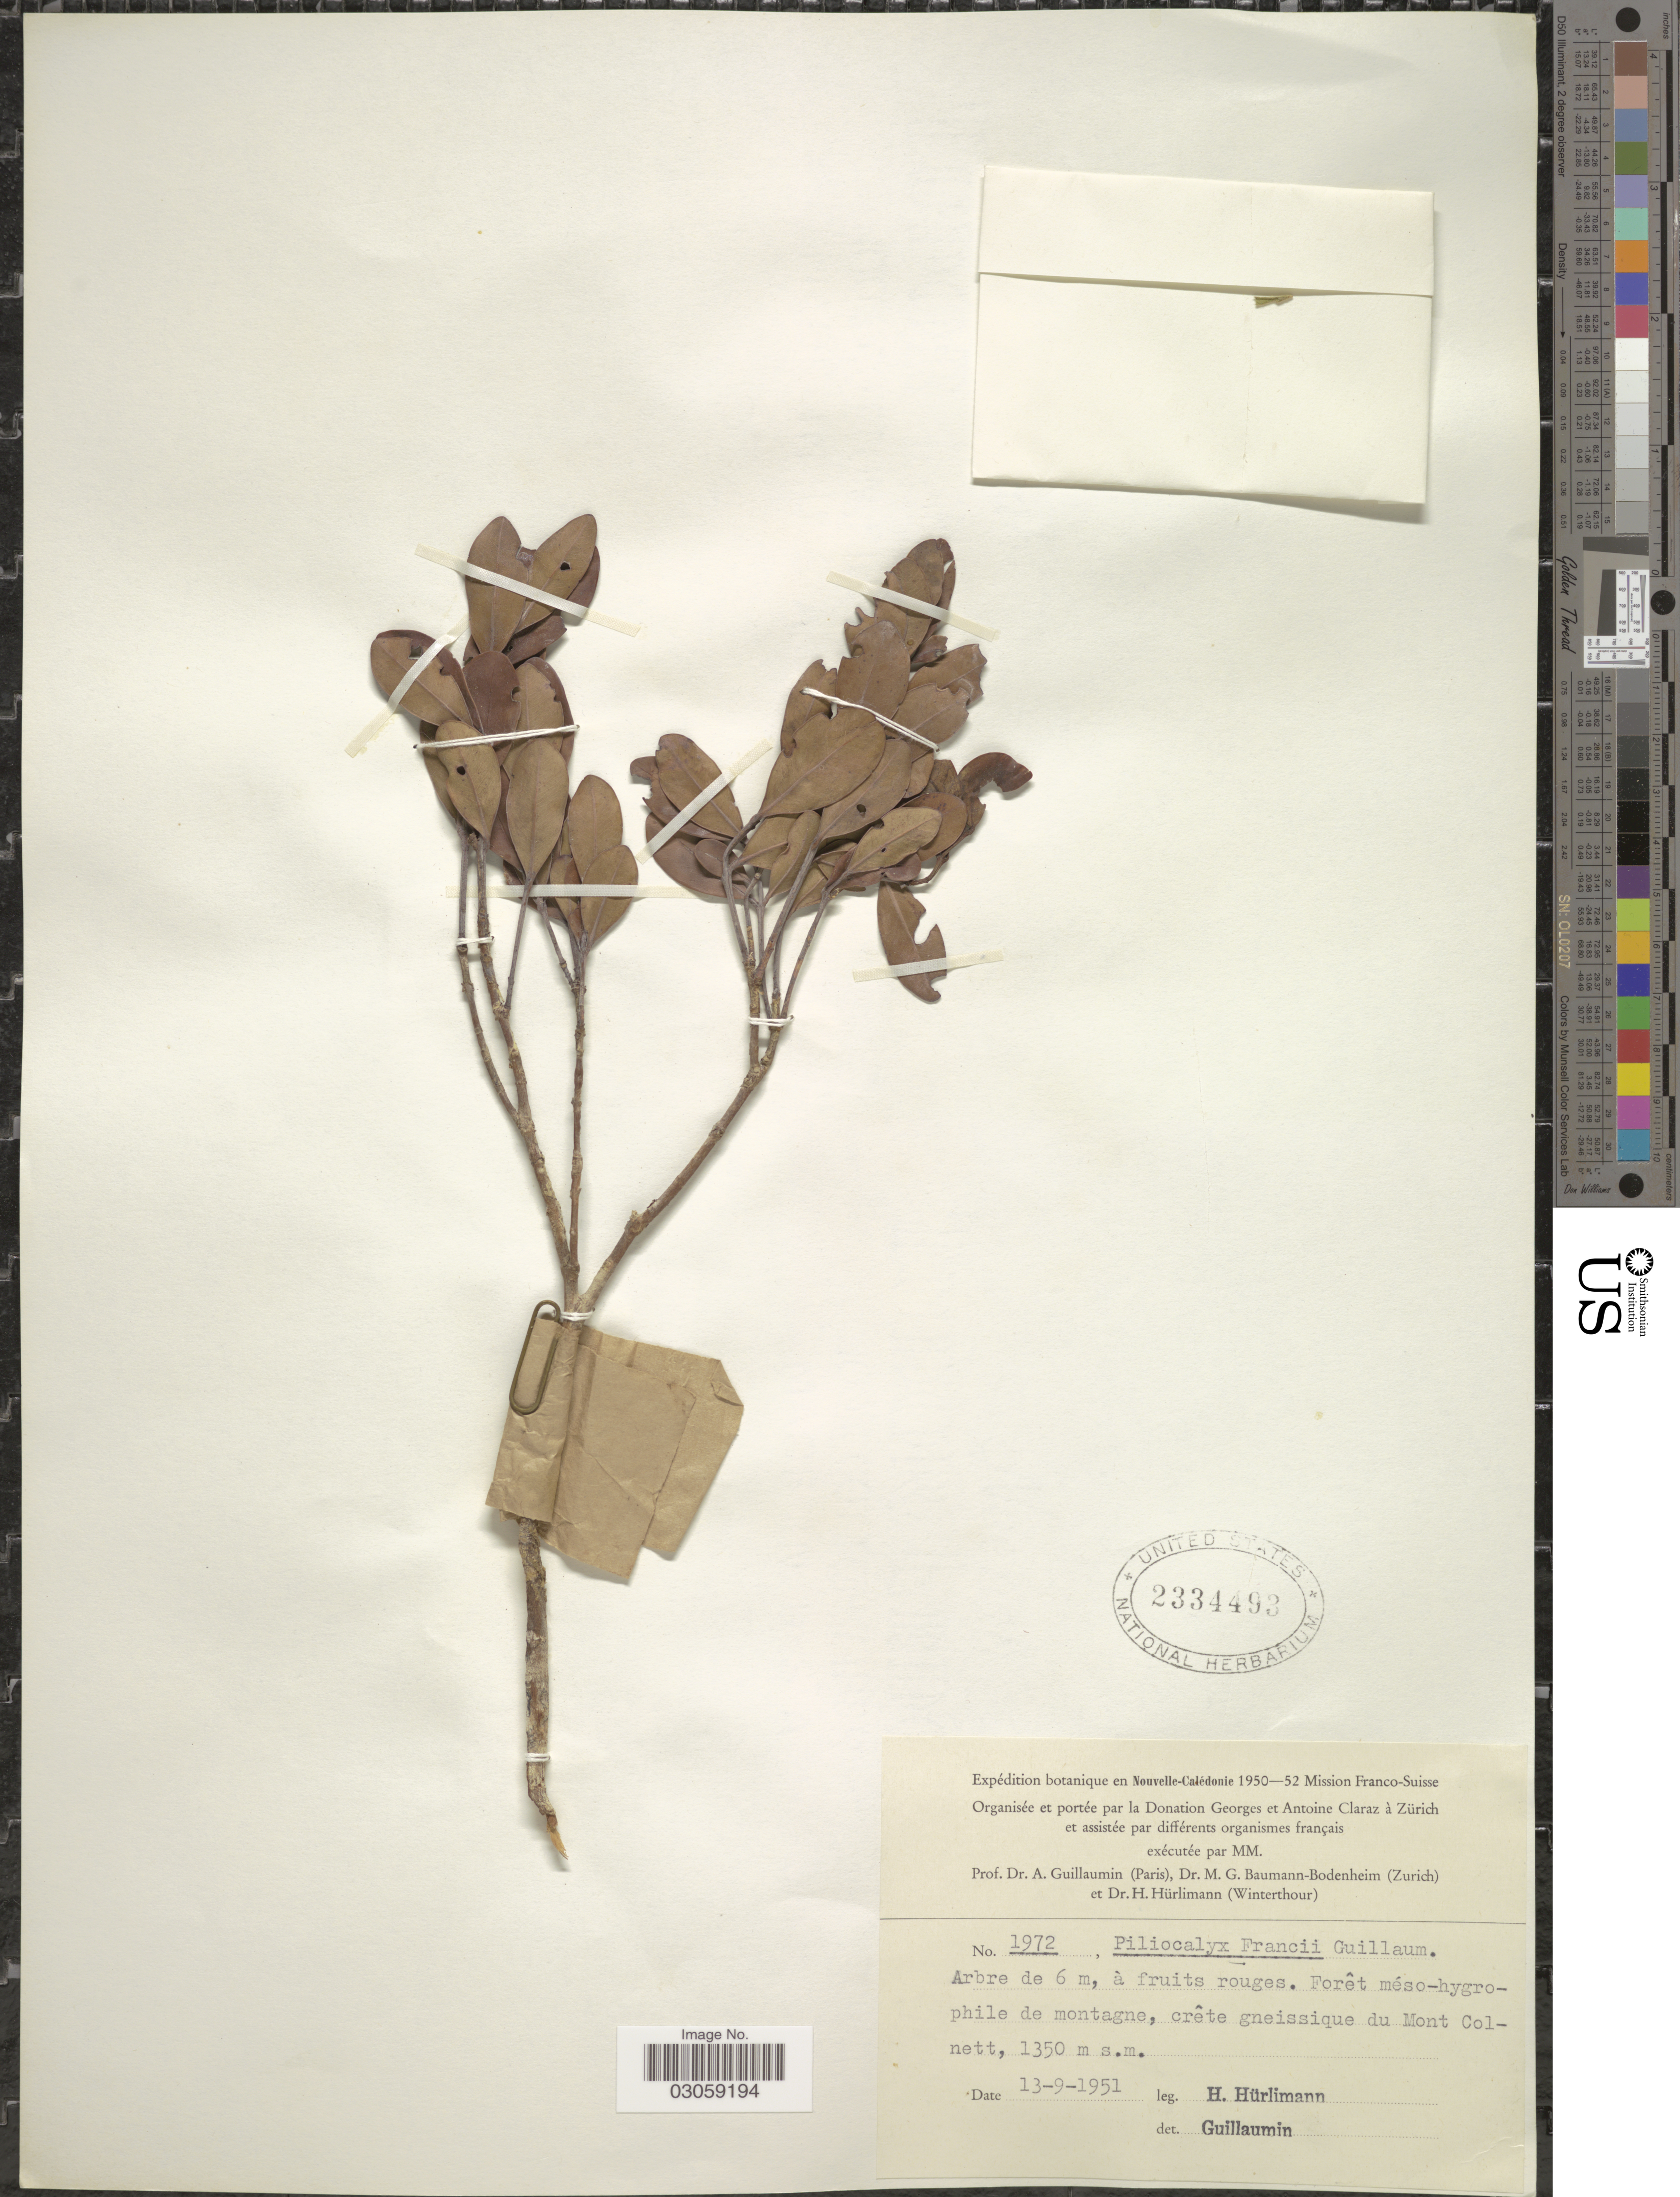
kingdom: Plantae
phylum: Tracheophyta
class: Magnoliopsida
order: Myrtales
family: Myrtaceae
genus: Syzygium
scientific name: Syzygium francii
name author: (Guillaumin) N. Snow et al.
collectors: H. Hürlimann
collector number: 1972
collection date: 1951-09-13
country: New Caledonia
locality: En Nouvelle-Calédonie. Crête gneissique du Mont Colnett.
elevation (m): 1350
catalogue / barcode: US 2334493